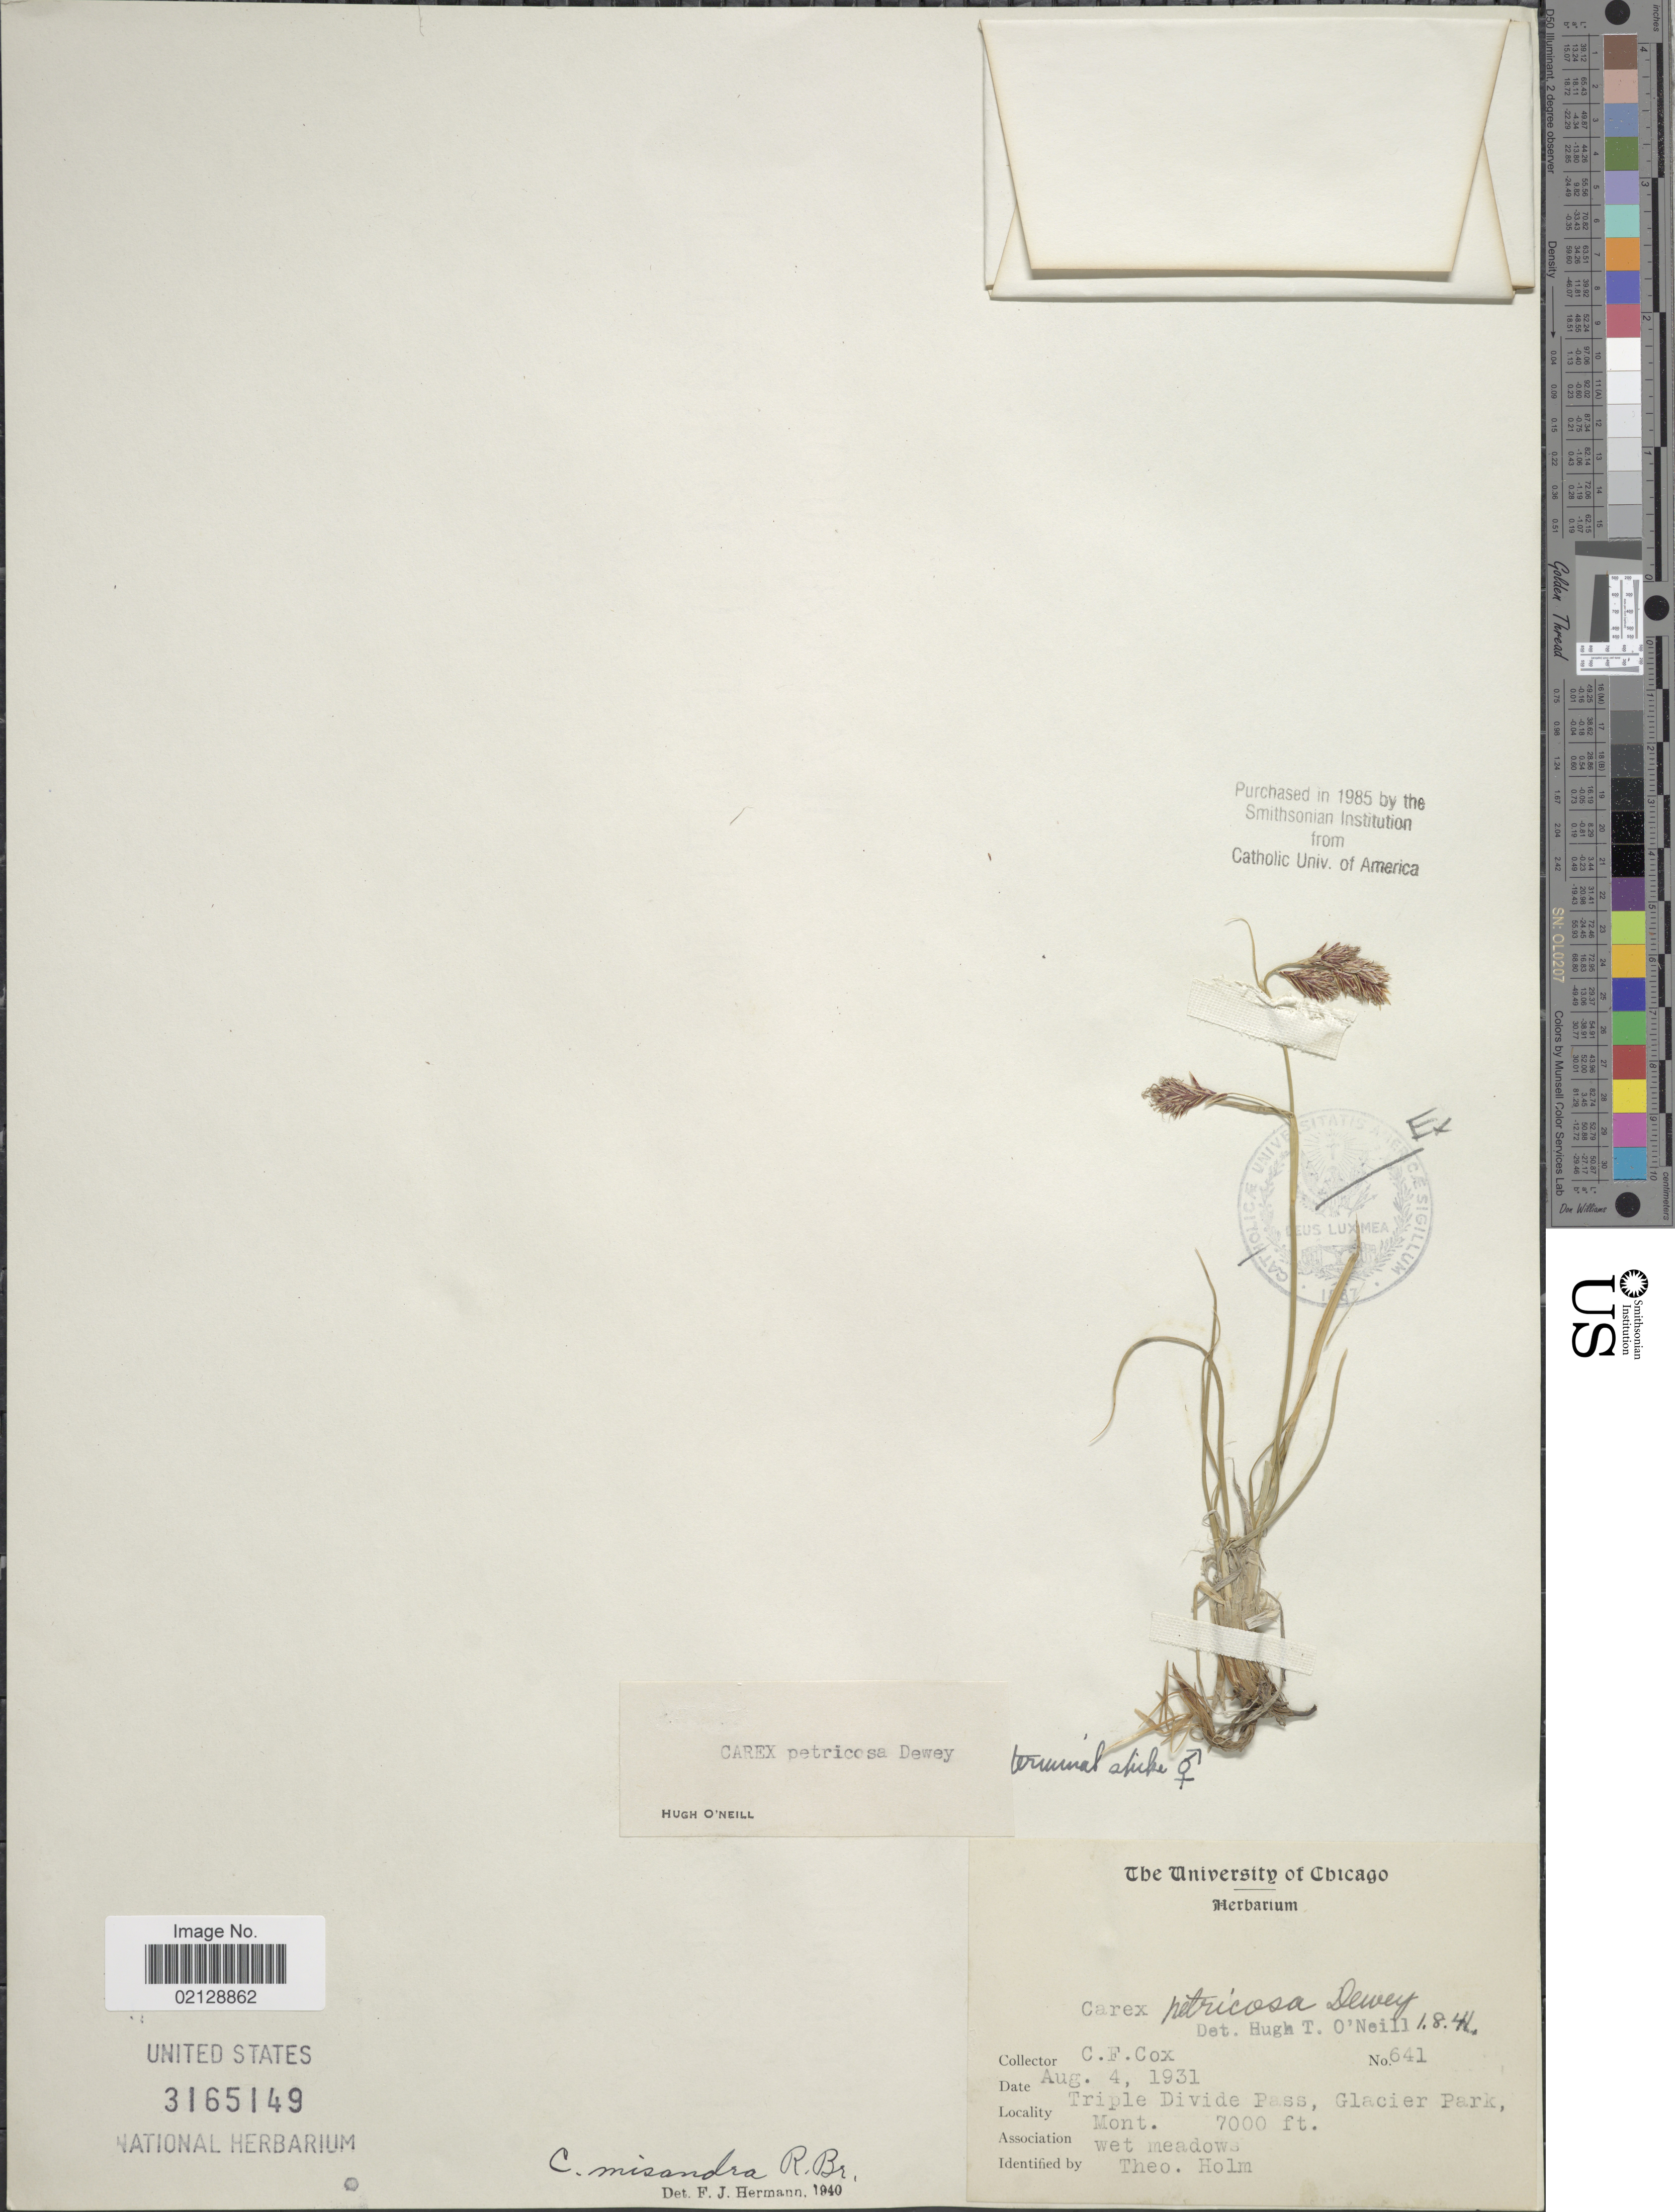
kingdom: Plantae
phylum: Tracheophyta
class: Liliopsida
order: Poales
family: Cyperaceae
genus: Carex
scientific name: Carex petricosa var. petricosa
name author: Dewey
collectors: C. Cox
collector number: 641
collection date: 1931-08-04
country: United States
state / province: Montana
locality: Triple Divide Pass, Glacier Park, Mont.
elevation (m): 2134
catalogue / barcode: US 3165149